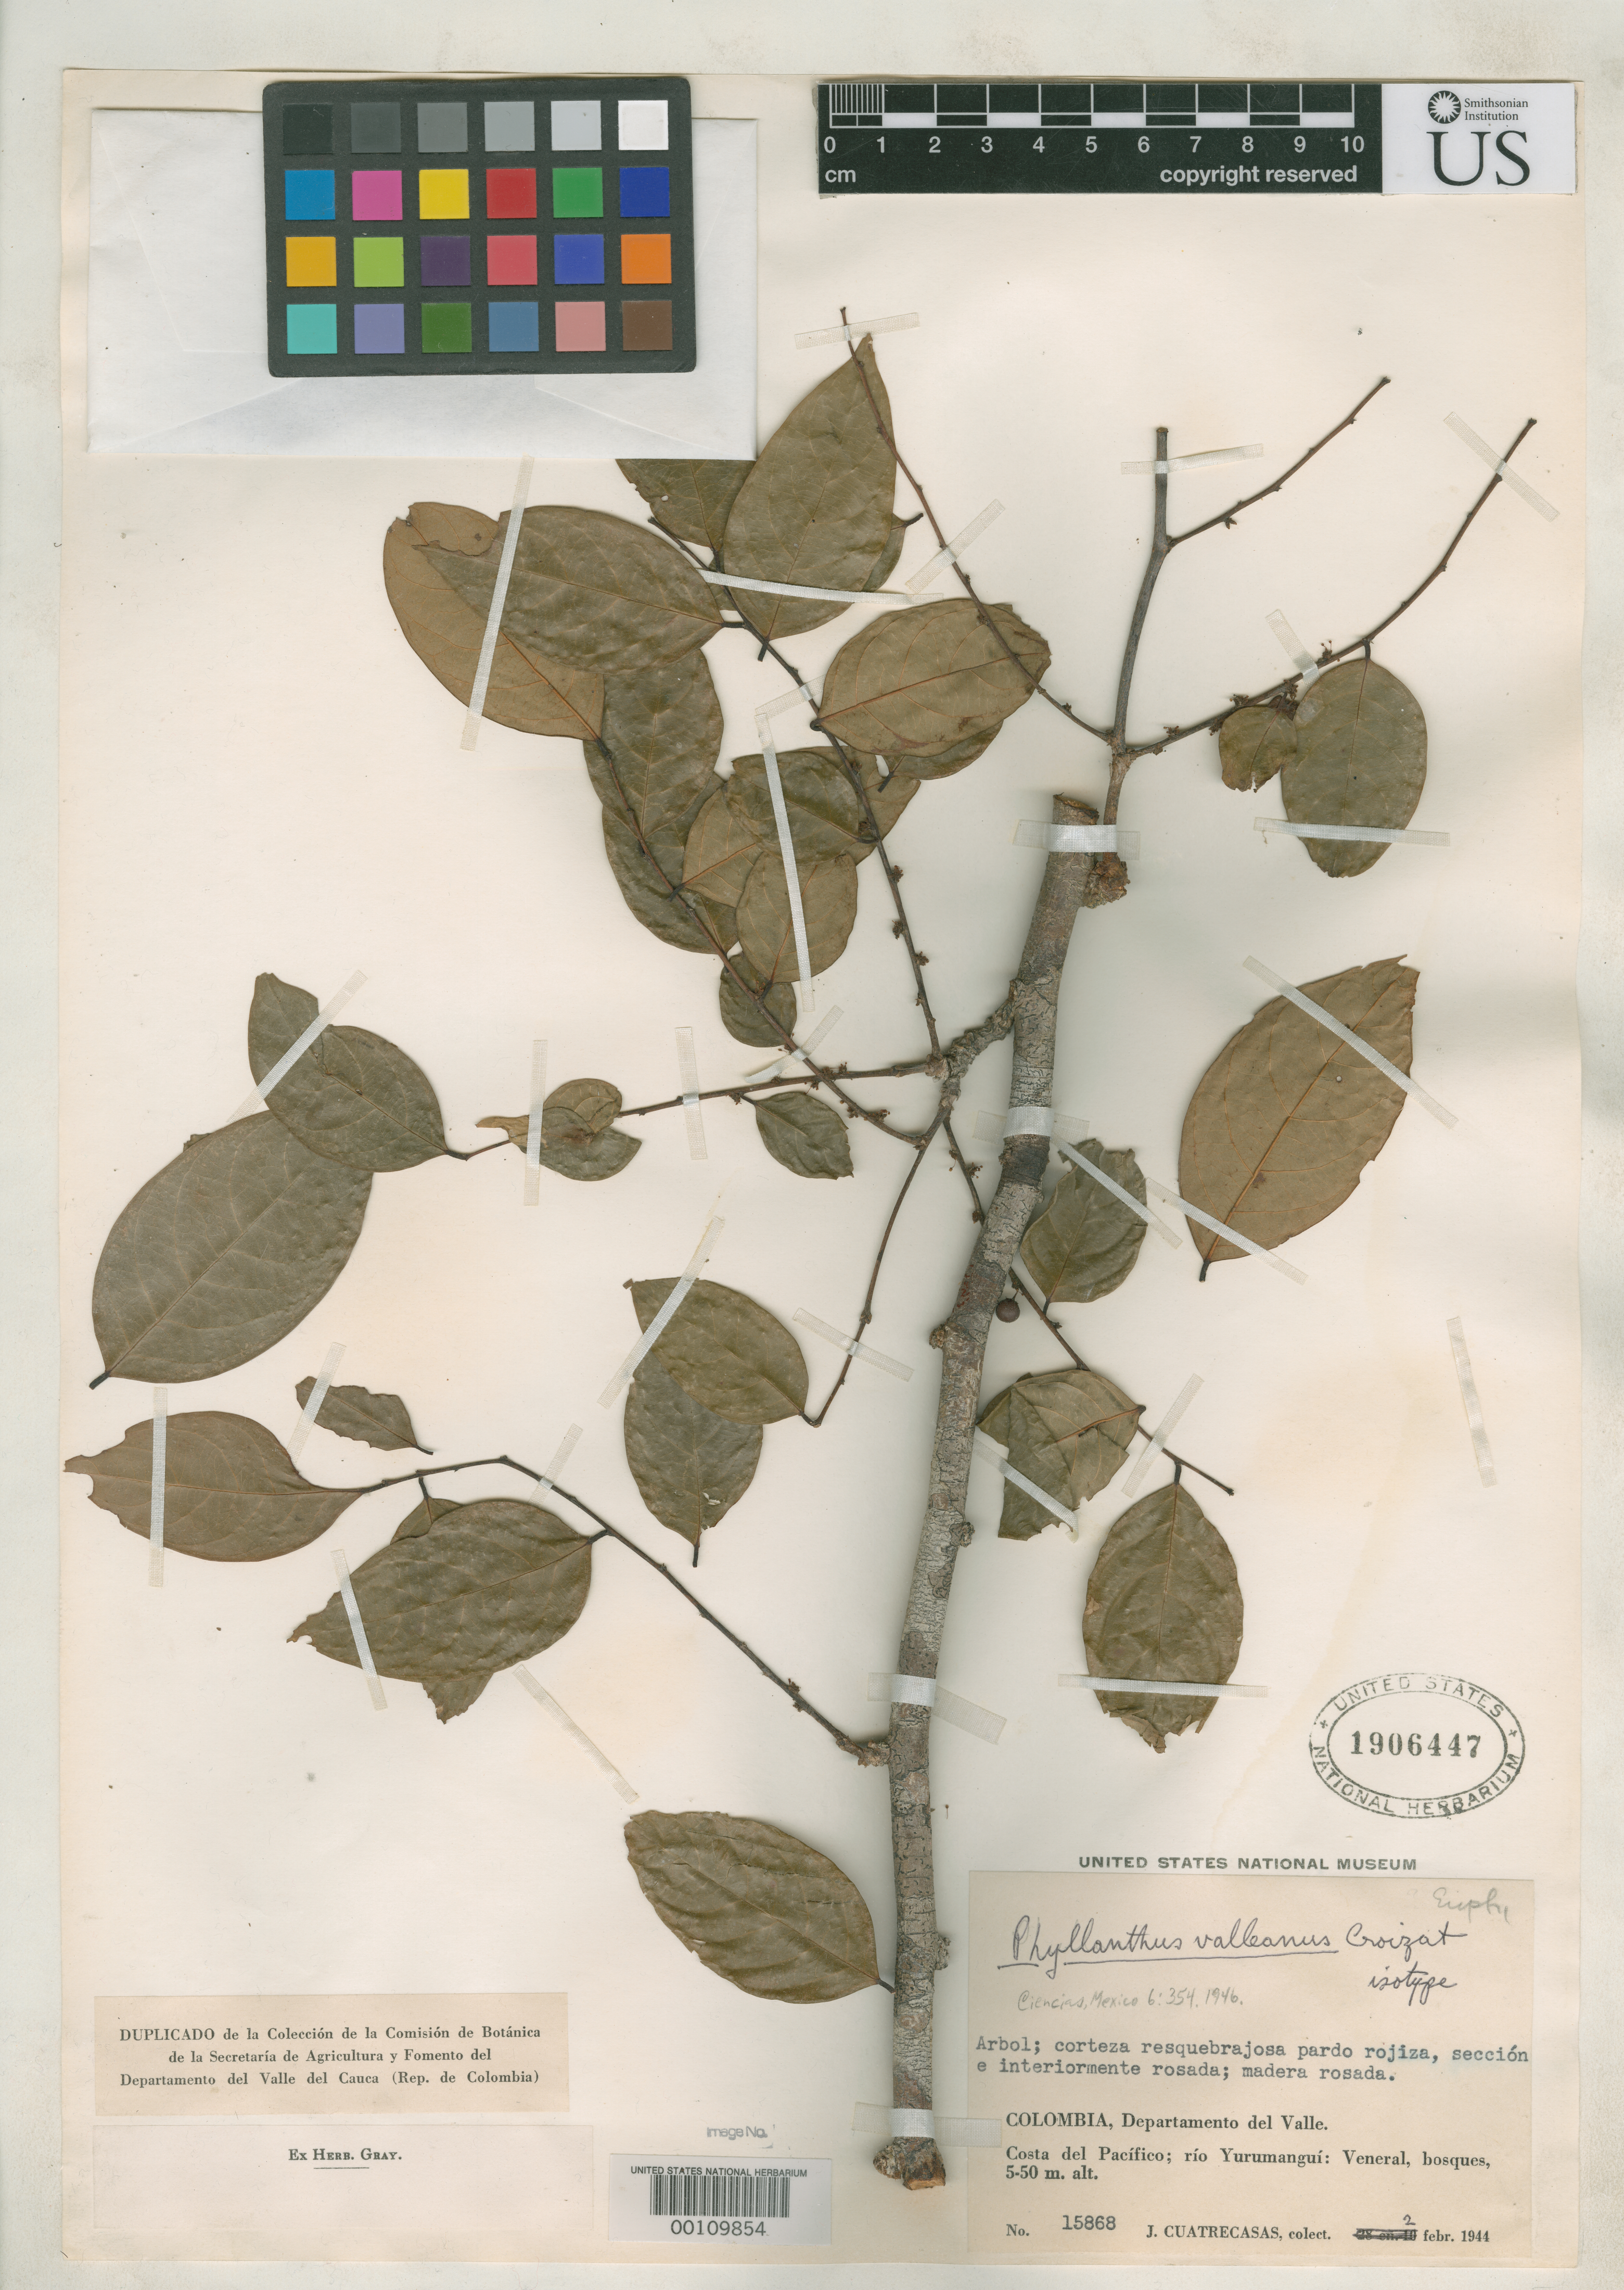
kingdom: Plantae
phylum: Tracheophyta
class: Magnoliopsida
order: Malpighiales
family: Phyllanthaceae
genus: Phyllanthus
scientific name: Phyllanthus valleanus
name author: Croizat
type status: Isotype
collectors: J. Cuatrecasas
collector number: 15868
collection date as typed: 02 Feb 1944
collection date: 1944-02-02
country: Colombia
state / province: Valle del Cauca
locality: Pacific Coast, Rio Yurumangui, Veneral.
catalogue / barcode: US 1906447